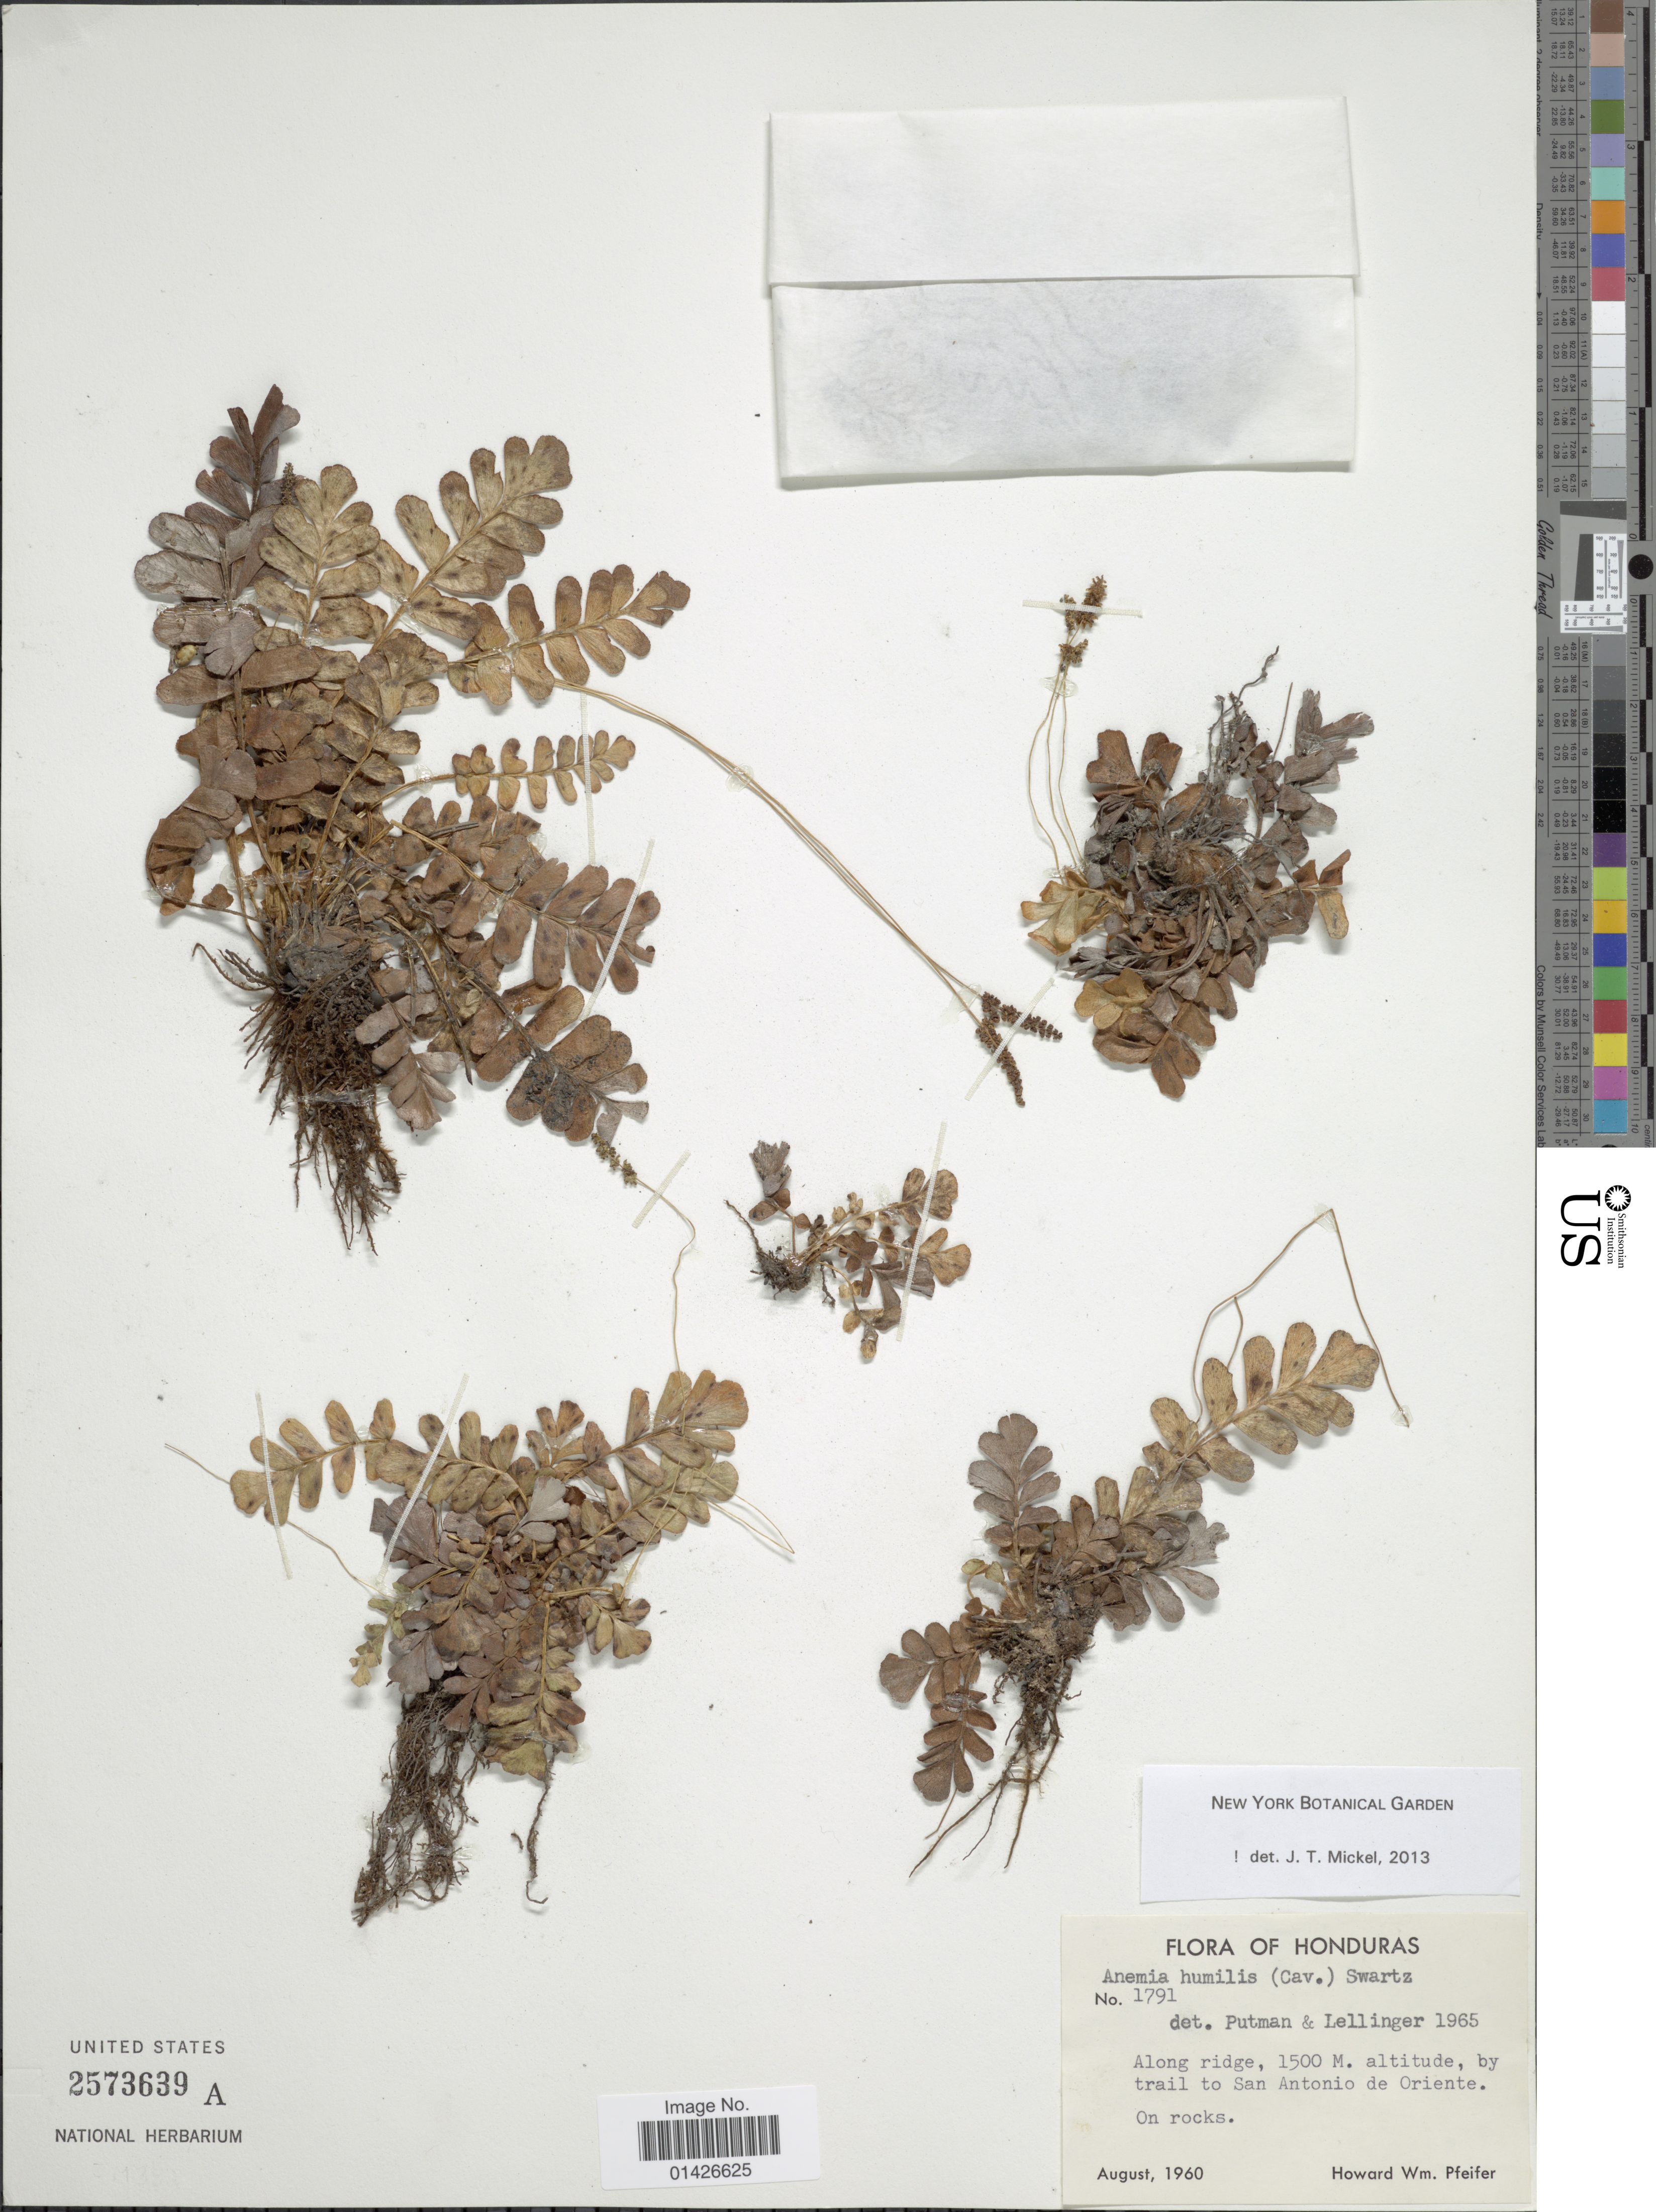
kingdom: Plantae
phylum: Tracheophyta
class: Polypodiopsida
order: Schizaeales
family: Anemiaceae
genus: Anemia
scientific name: Anemia humilis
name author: (Cav.) Sw.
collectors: H. W. Pfeifer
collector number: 1791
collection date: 1960-08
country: Honduras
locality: Along ridge, by ridge to San Antonio de Oriente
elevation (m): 1500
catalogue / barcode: US 2573639A